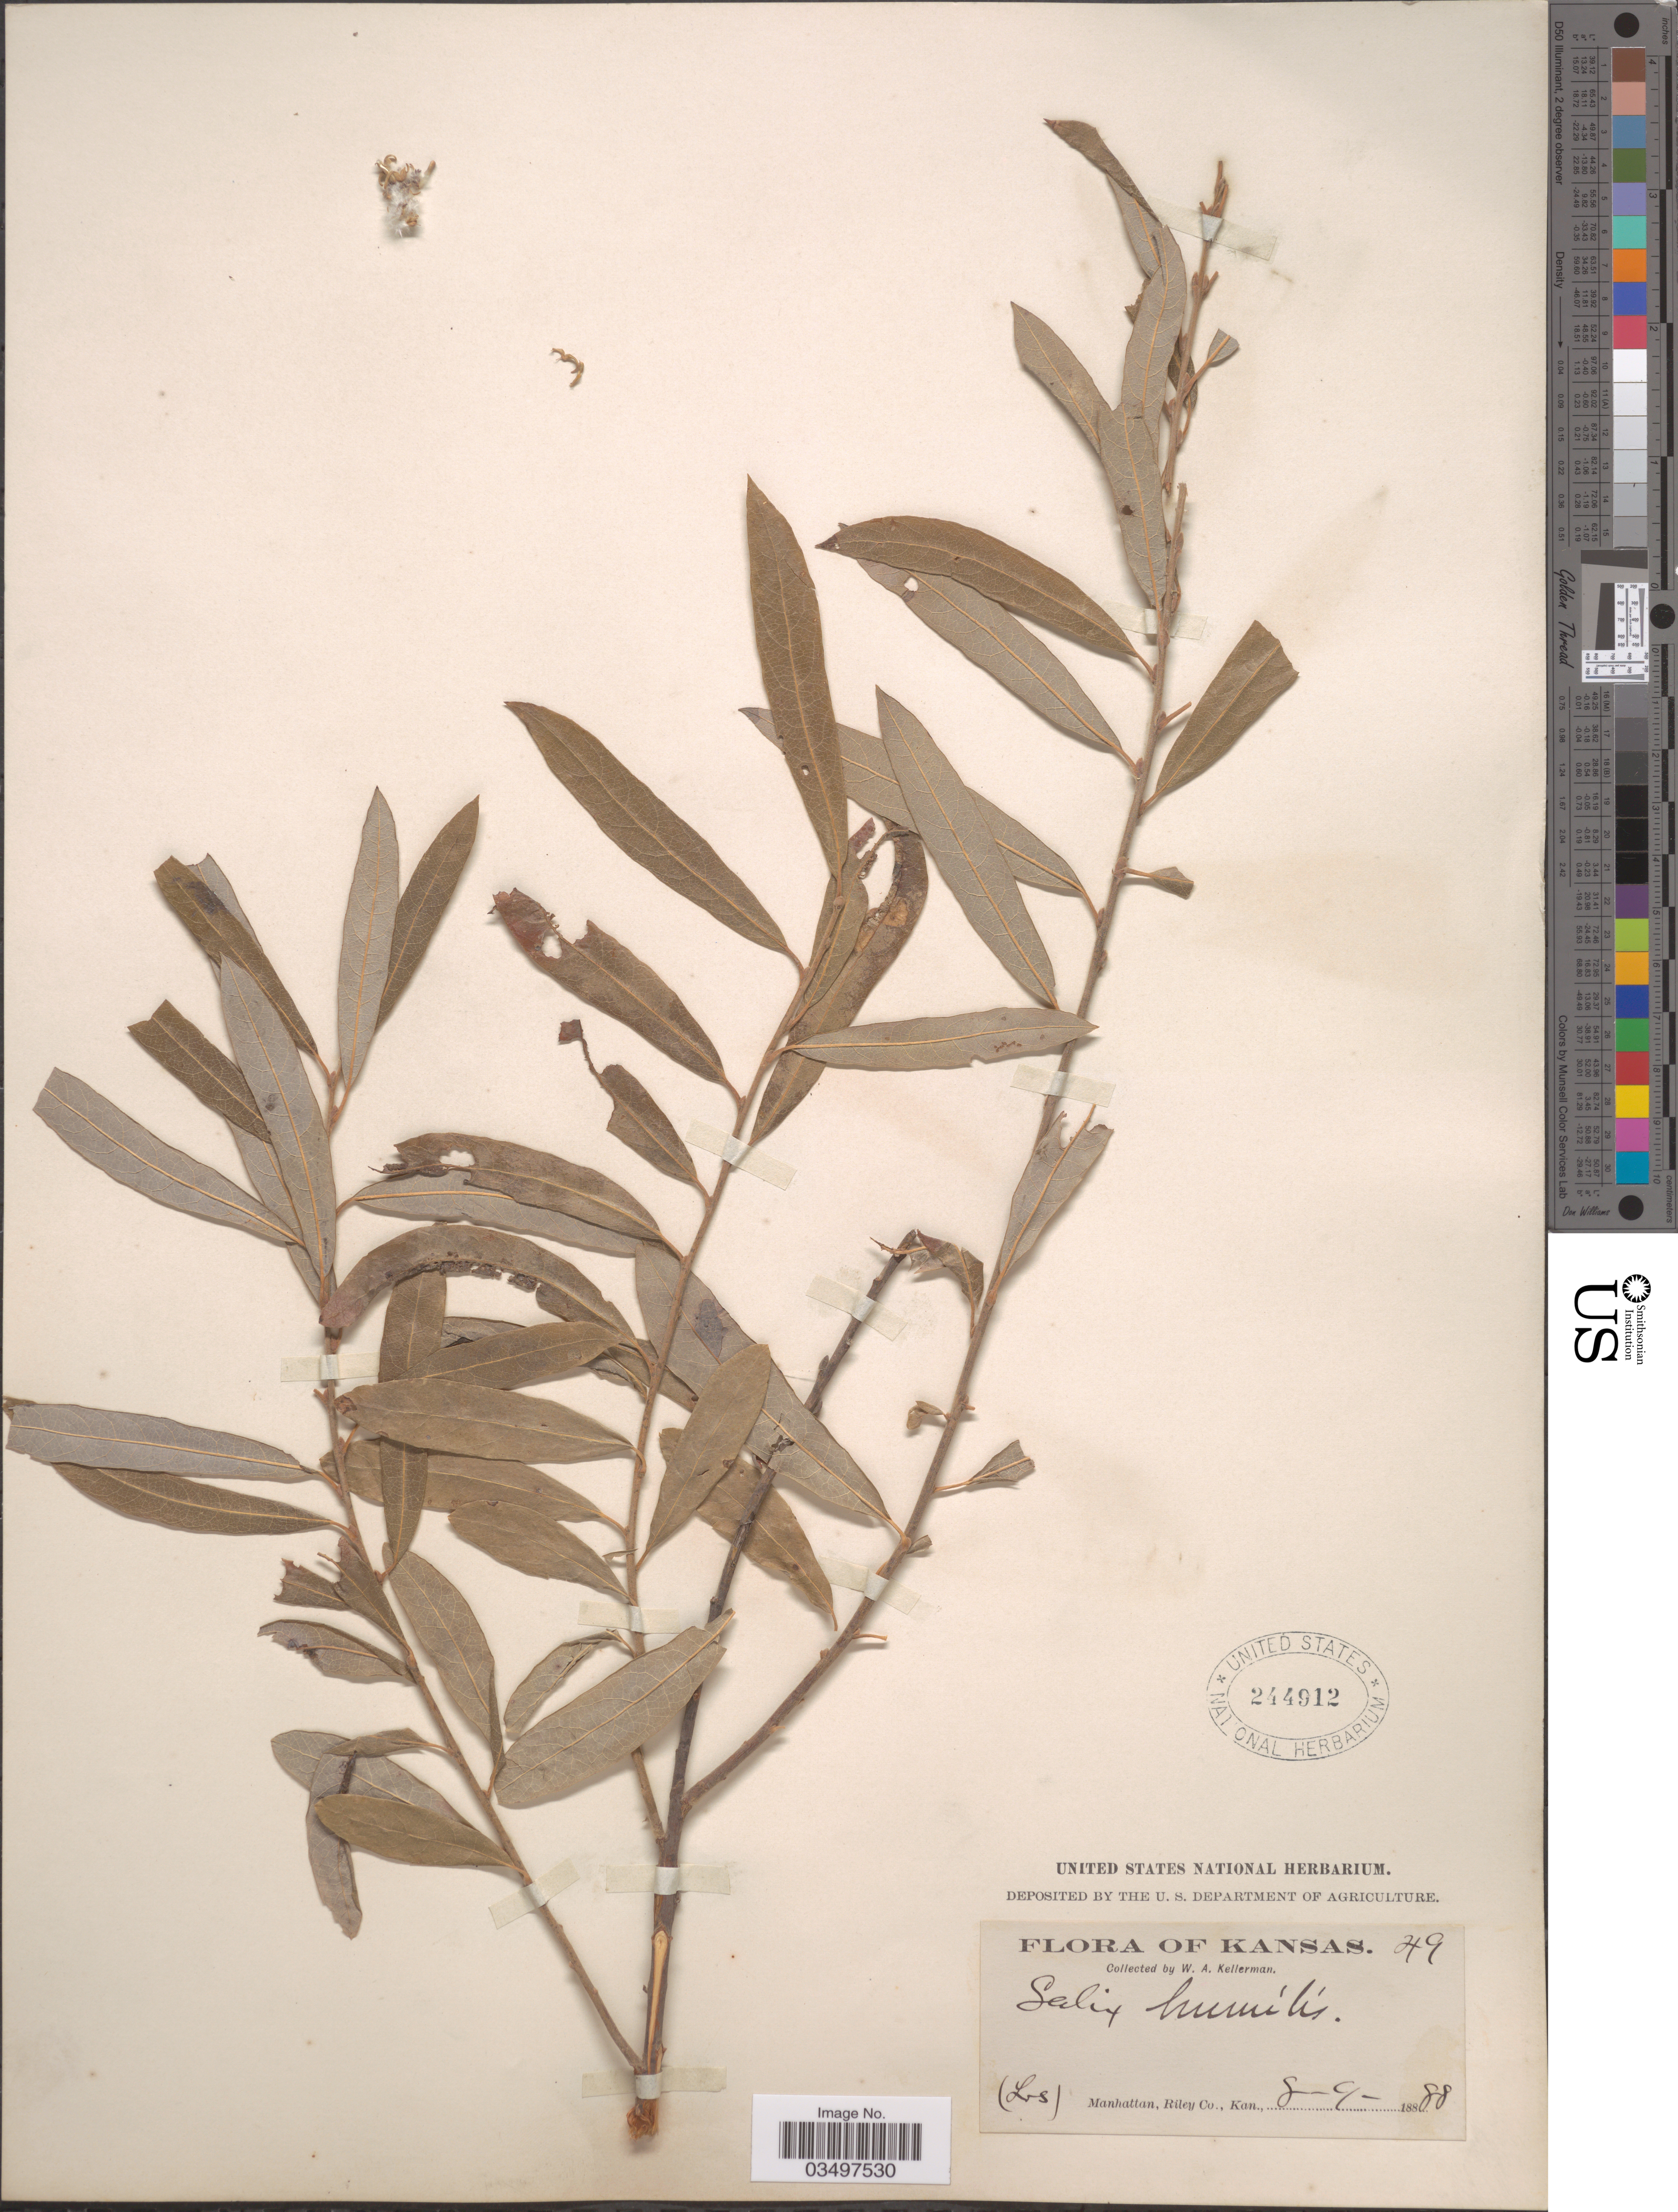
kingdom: Plantae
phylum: Tracheophyta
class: Magnoliopsida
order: Malpighiales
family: Salicaceae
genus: Salix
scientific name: Salix humilis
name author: Marshall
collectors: W. Kellerman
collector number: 49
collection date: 1888-08-09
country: United States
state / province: Kansas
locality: Manhattan, Riley Co.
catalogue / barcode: US 244912